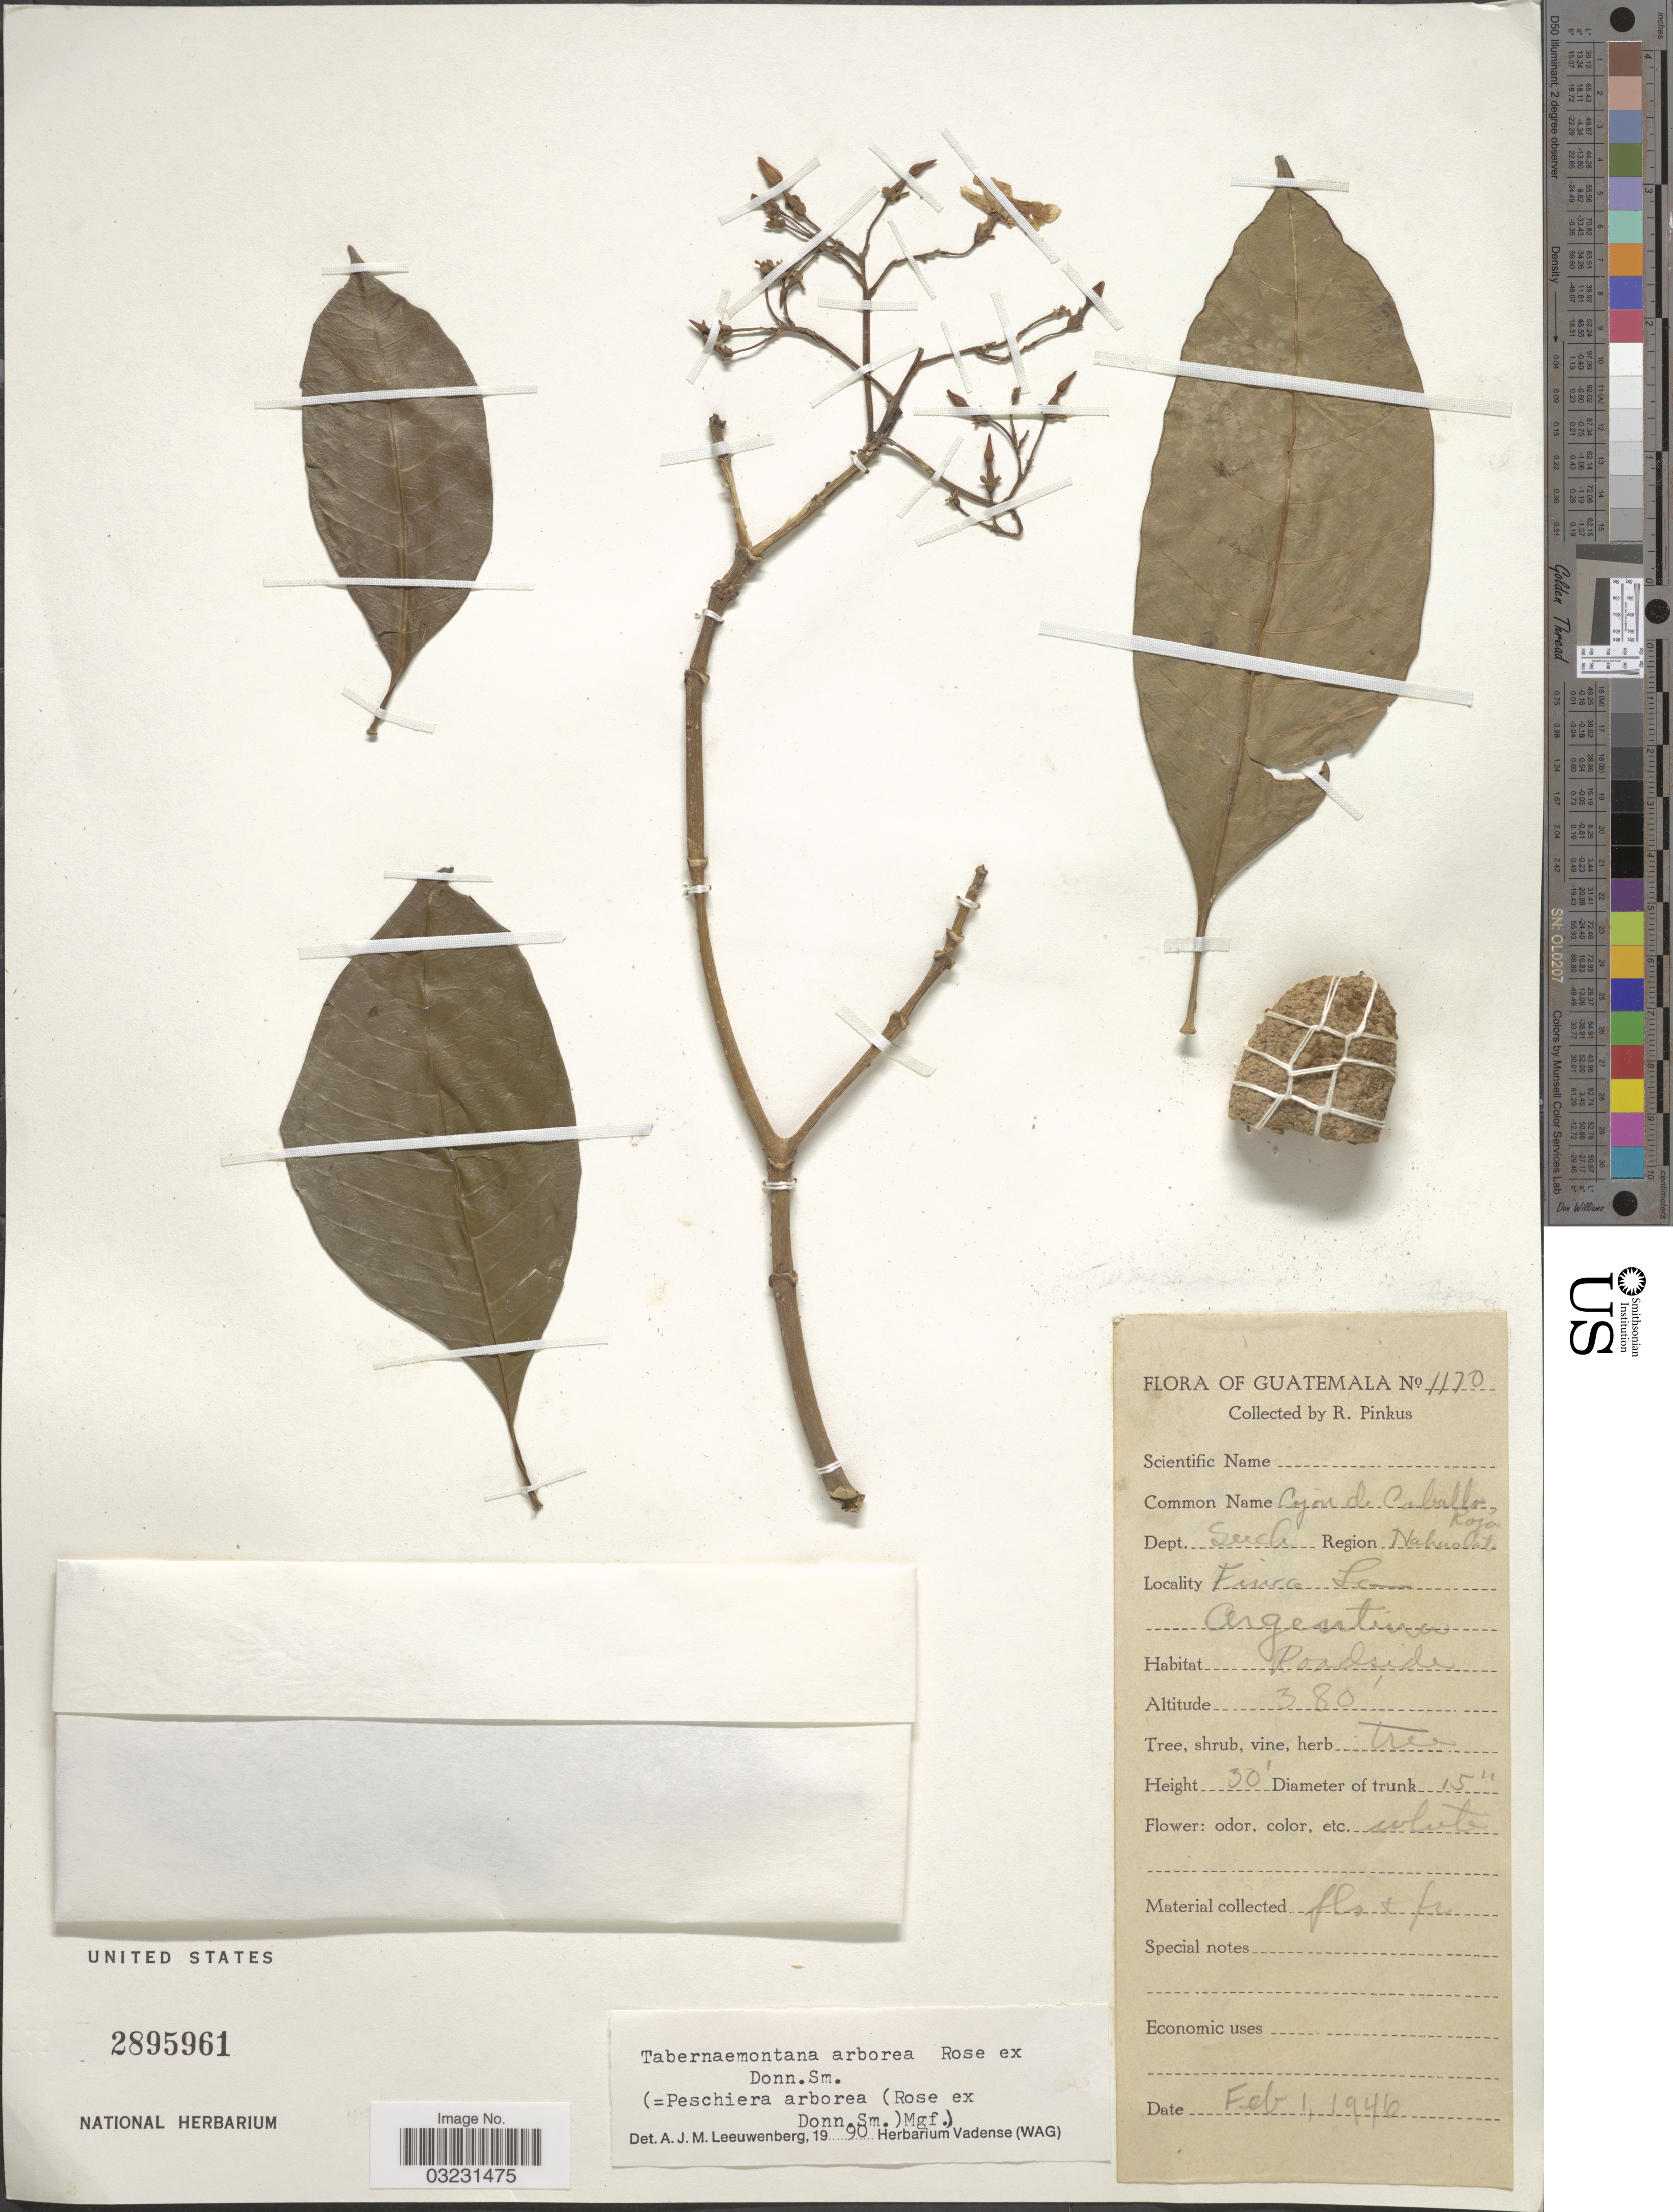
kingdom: Plantae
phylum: Tracheophyta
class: Magnoliopsida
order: Gentianales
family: Apocynaceae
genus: Tabernaemontana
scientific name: Tabernaemontana arborea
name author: Rose in Donn. Sm.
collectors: R. Pinkus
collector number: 1170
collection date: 1946-02-01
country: Guatemala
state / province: Suchitepéquez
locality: Dept. Such. Region Nahualate. Finca La Argentina.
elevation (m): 116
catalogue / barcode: US 2895961